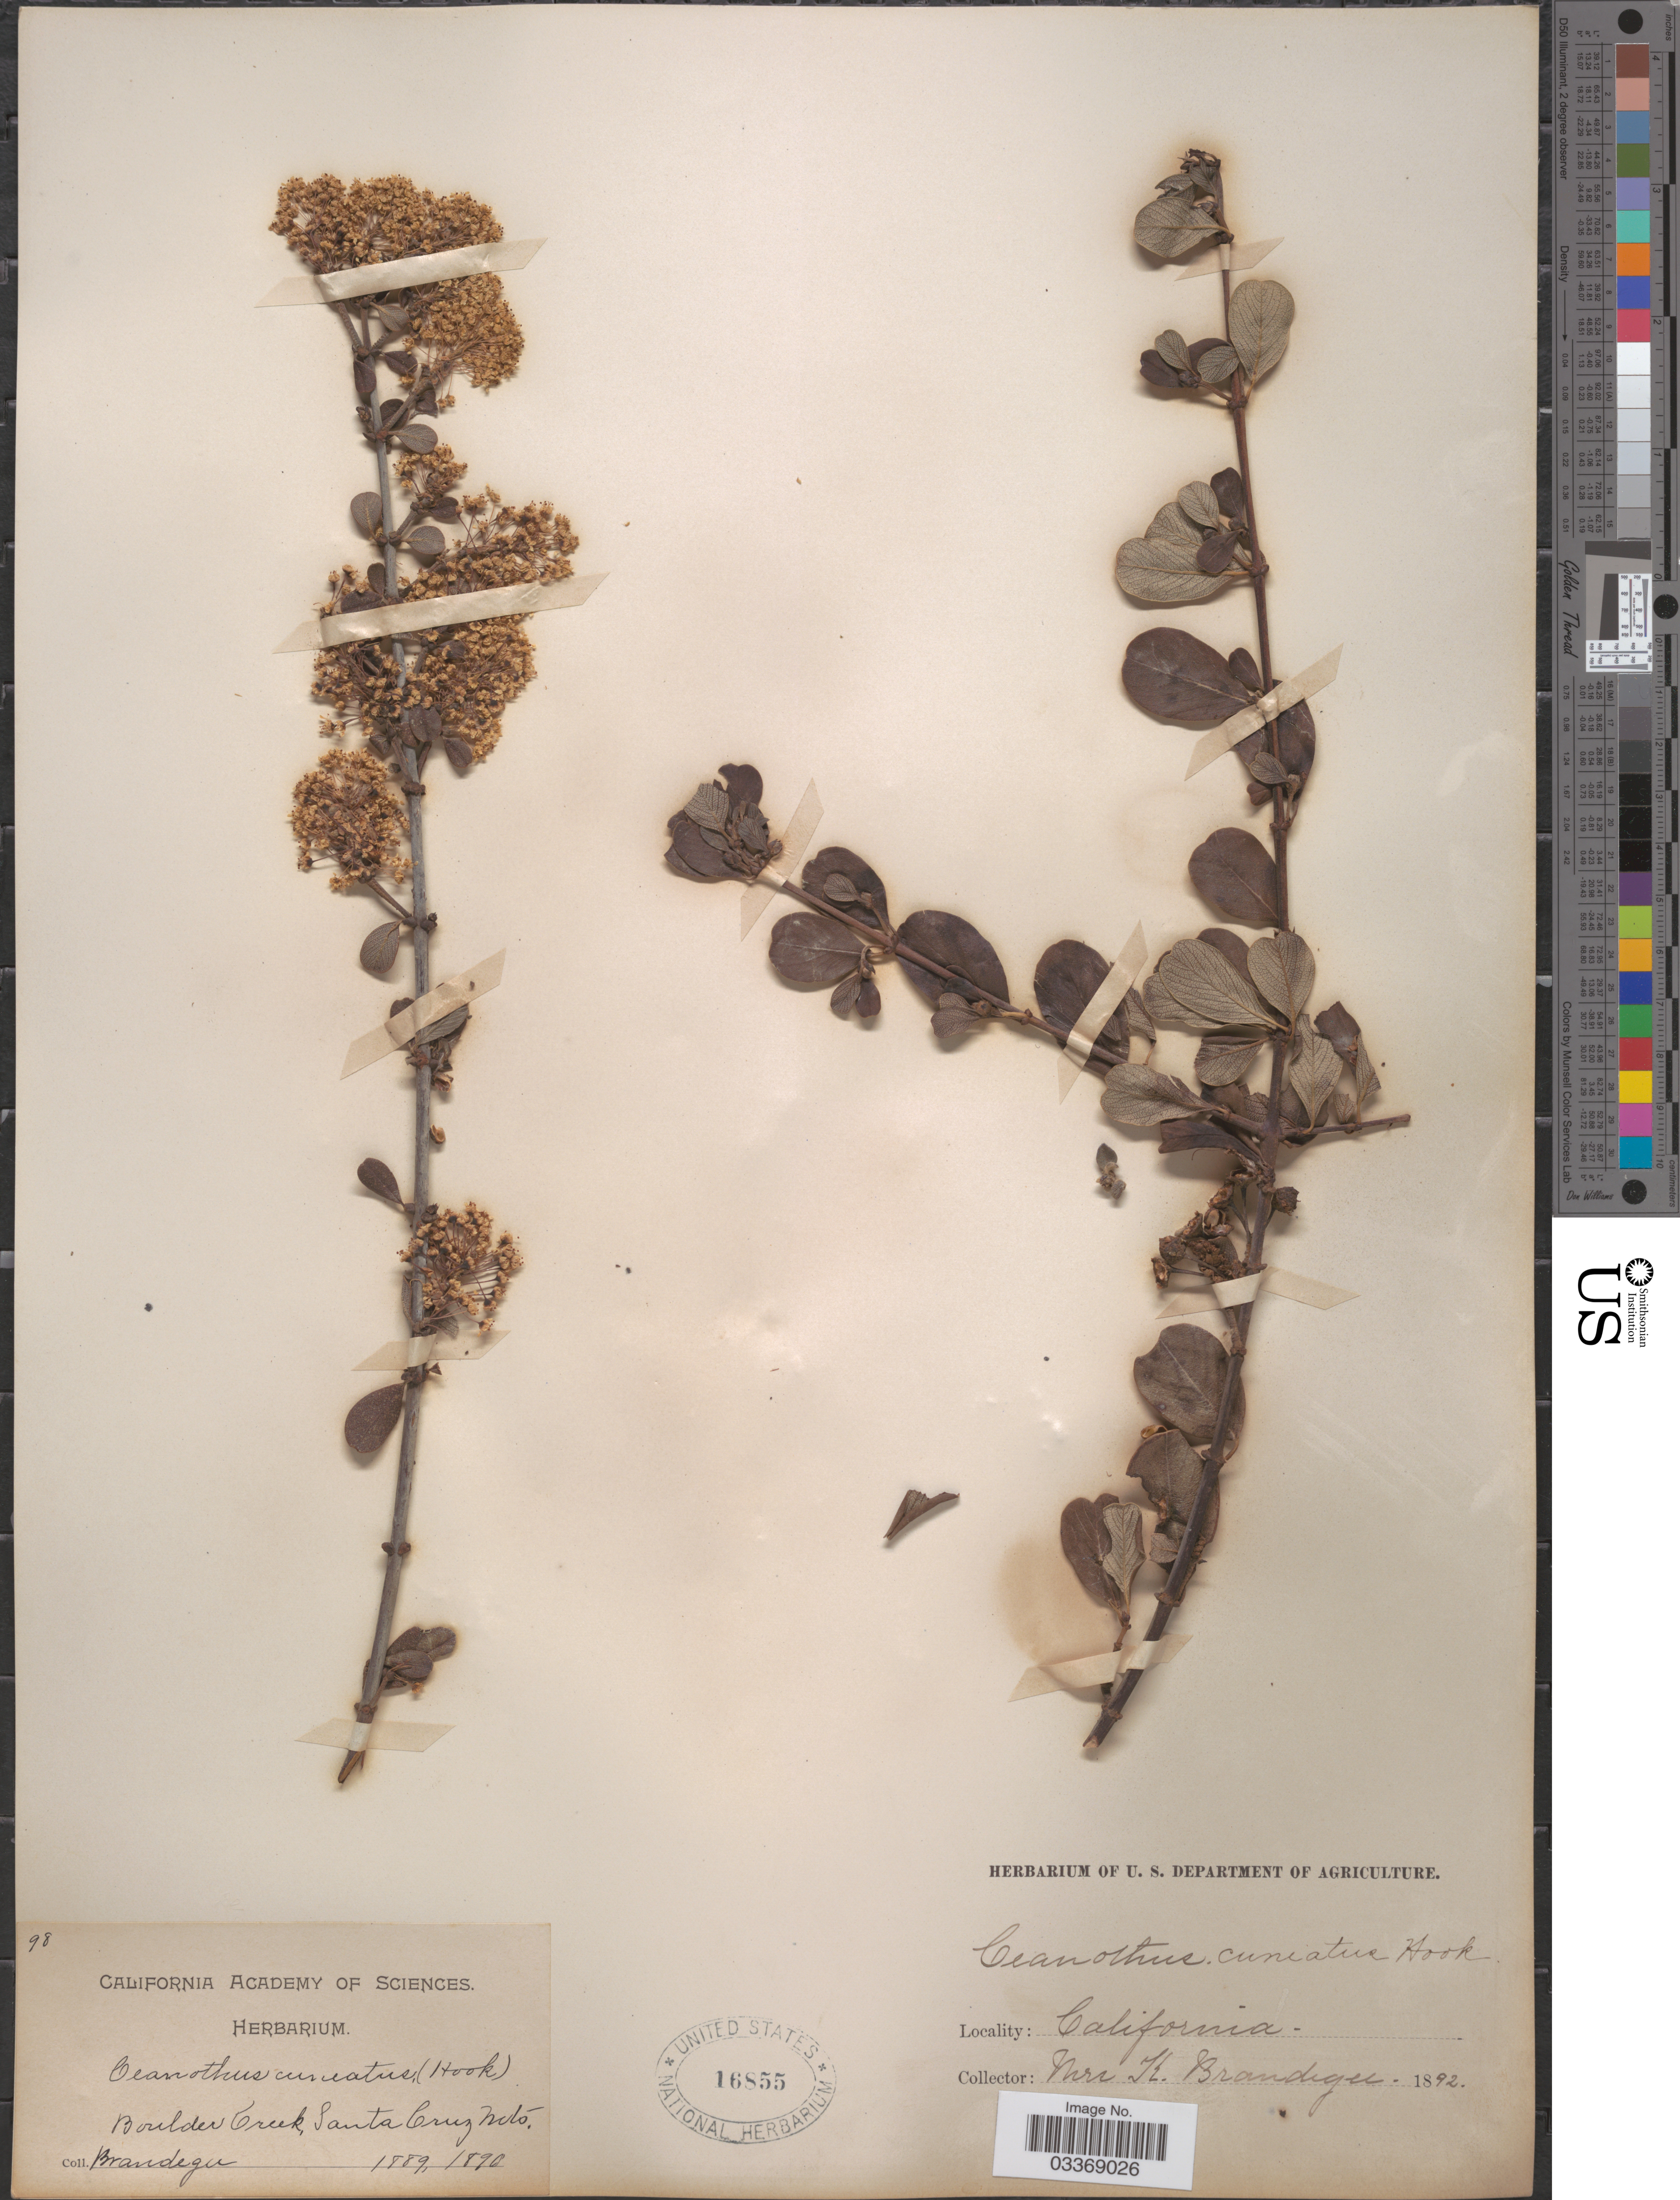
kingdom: Plantae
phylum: Tracheophyta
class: Magnoliopsida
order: Rosales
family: Rhamnaceae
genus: Ceanothus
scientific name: Ceanothus cuneatus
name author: (Hook.) Nutt.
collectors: K. Brandegee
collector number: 98?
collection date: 1889/1892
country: United States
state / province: California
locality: Boulder Creek, Santa Cruz Mts.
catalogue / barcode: US 16855